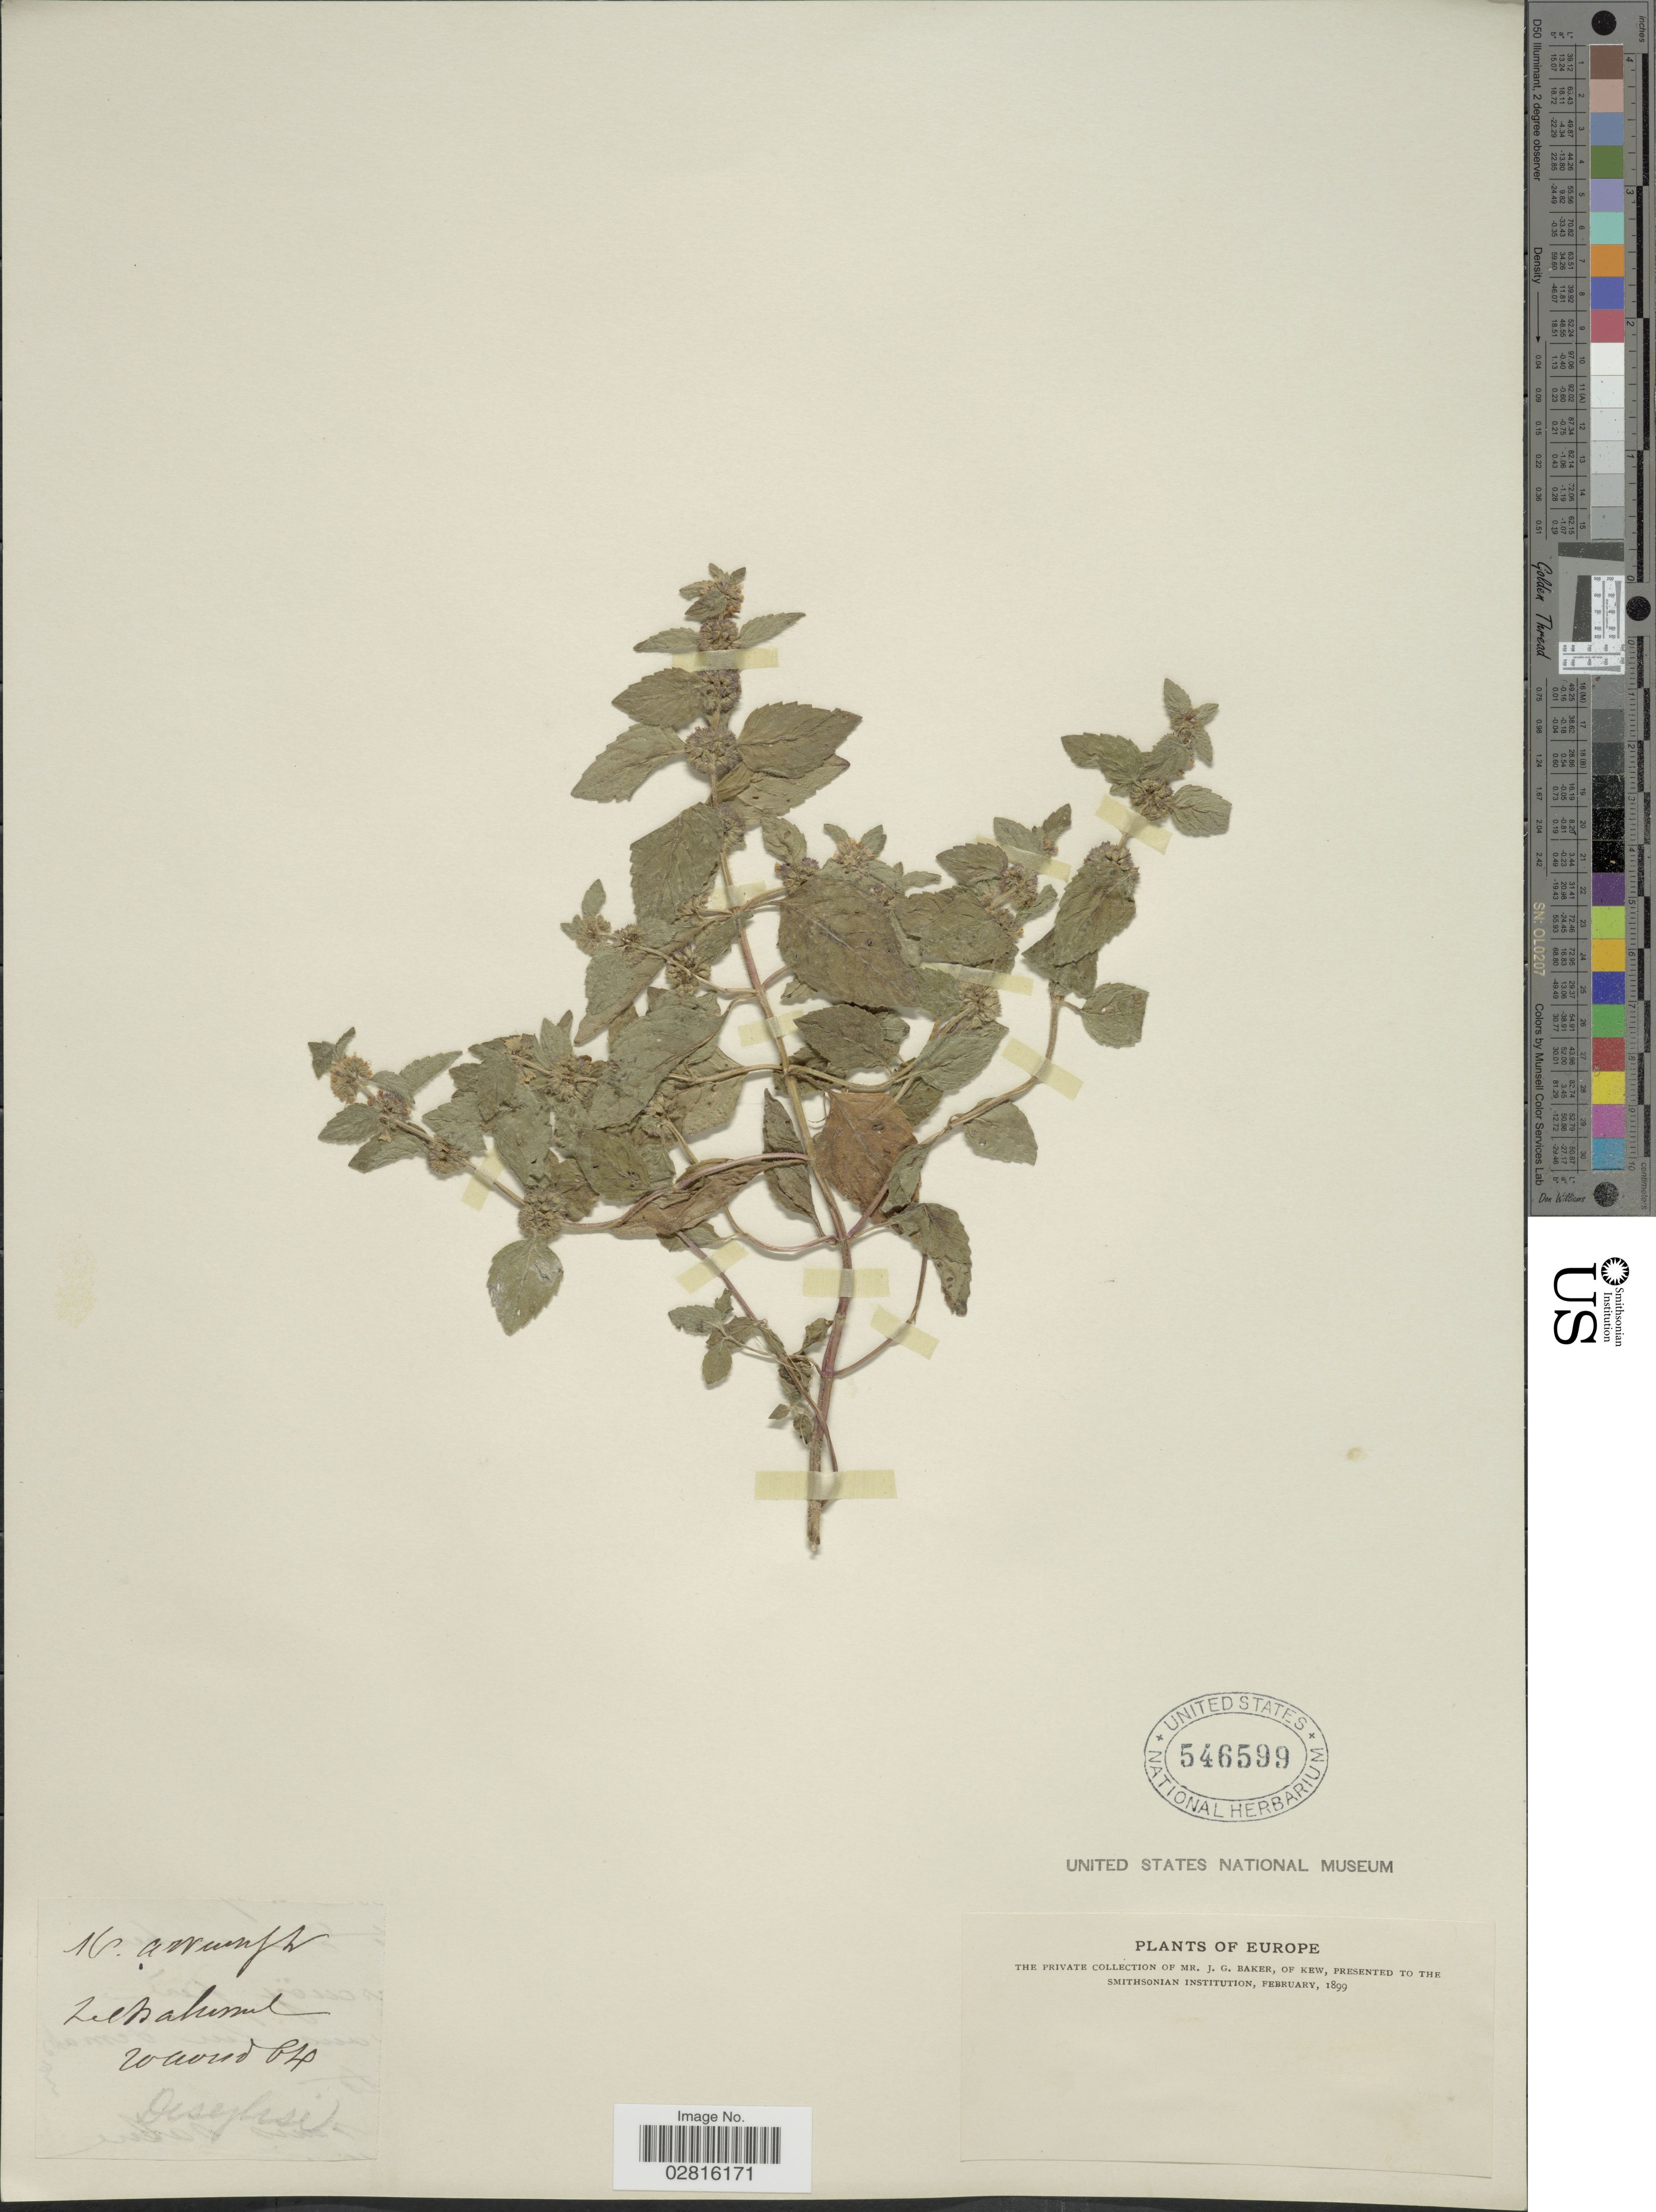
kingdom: Plantae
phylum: Tracheophyta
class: Magnoliopsida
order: Lamiales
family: Lamiaceae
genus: Mentha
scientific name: Mentha arvensis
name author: L.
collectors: P. Déséglise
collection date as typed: Transcribed d/m/y: 20/8/84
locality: Europe. Zel Nahussul. [interpreted]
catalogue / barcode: US 546599